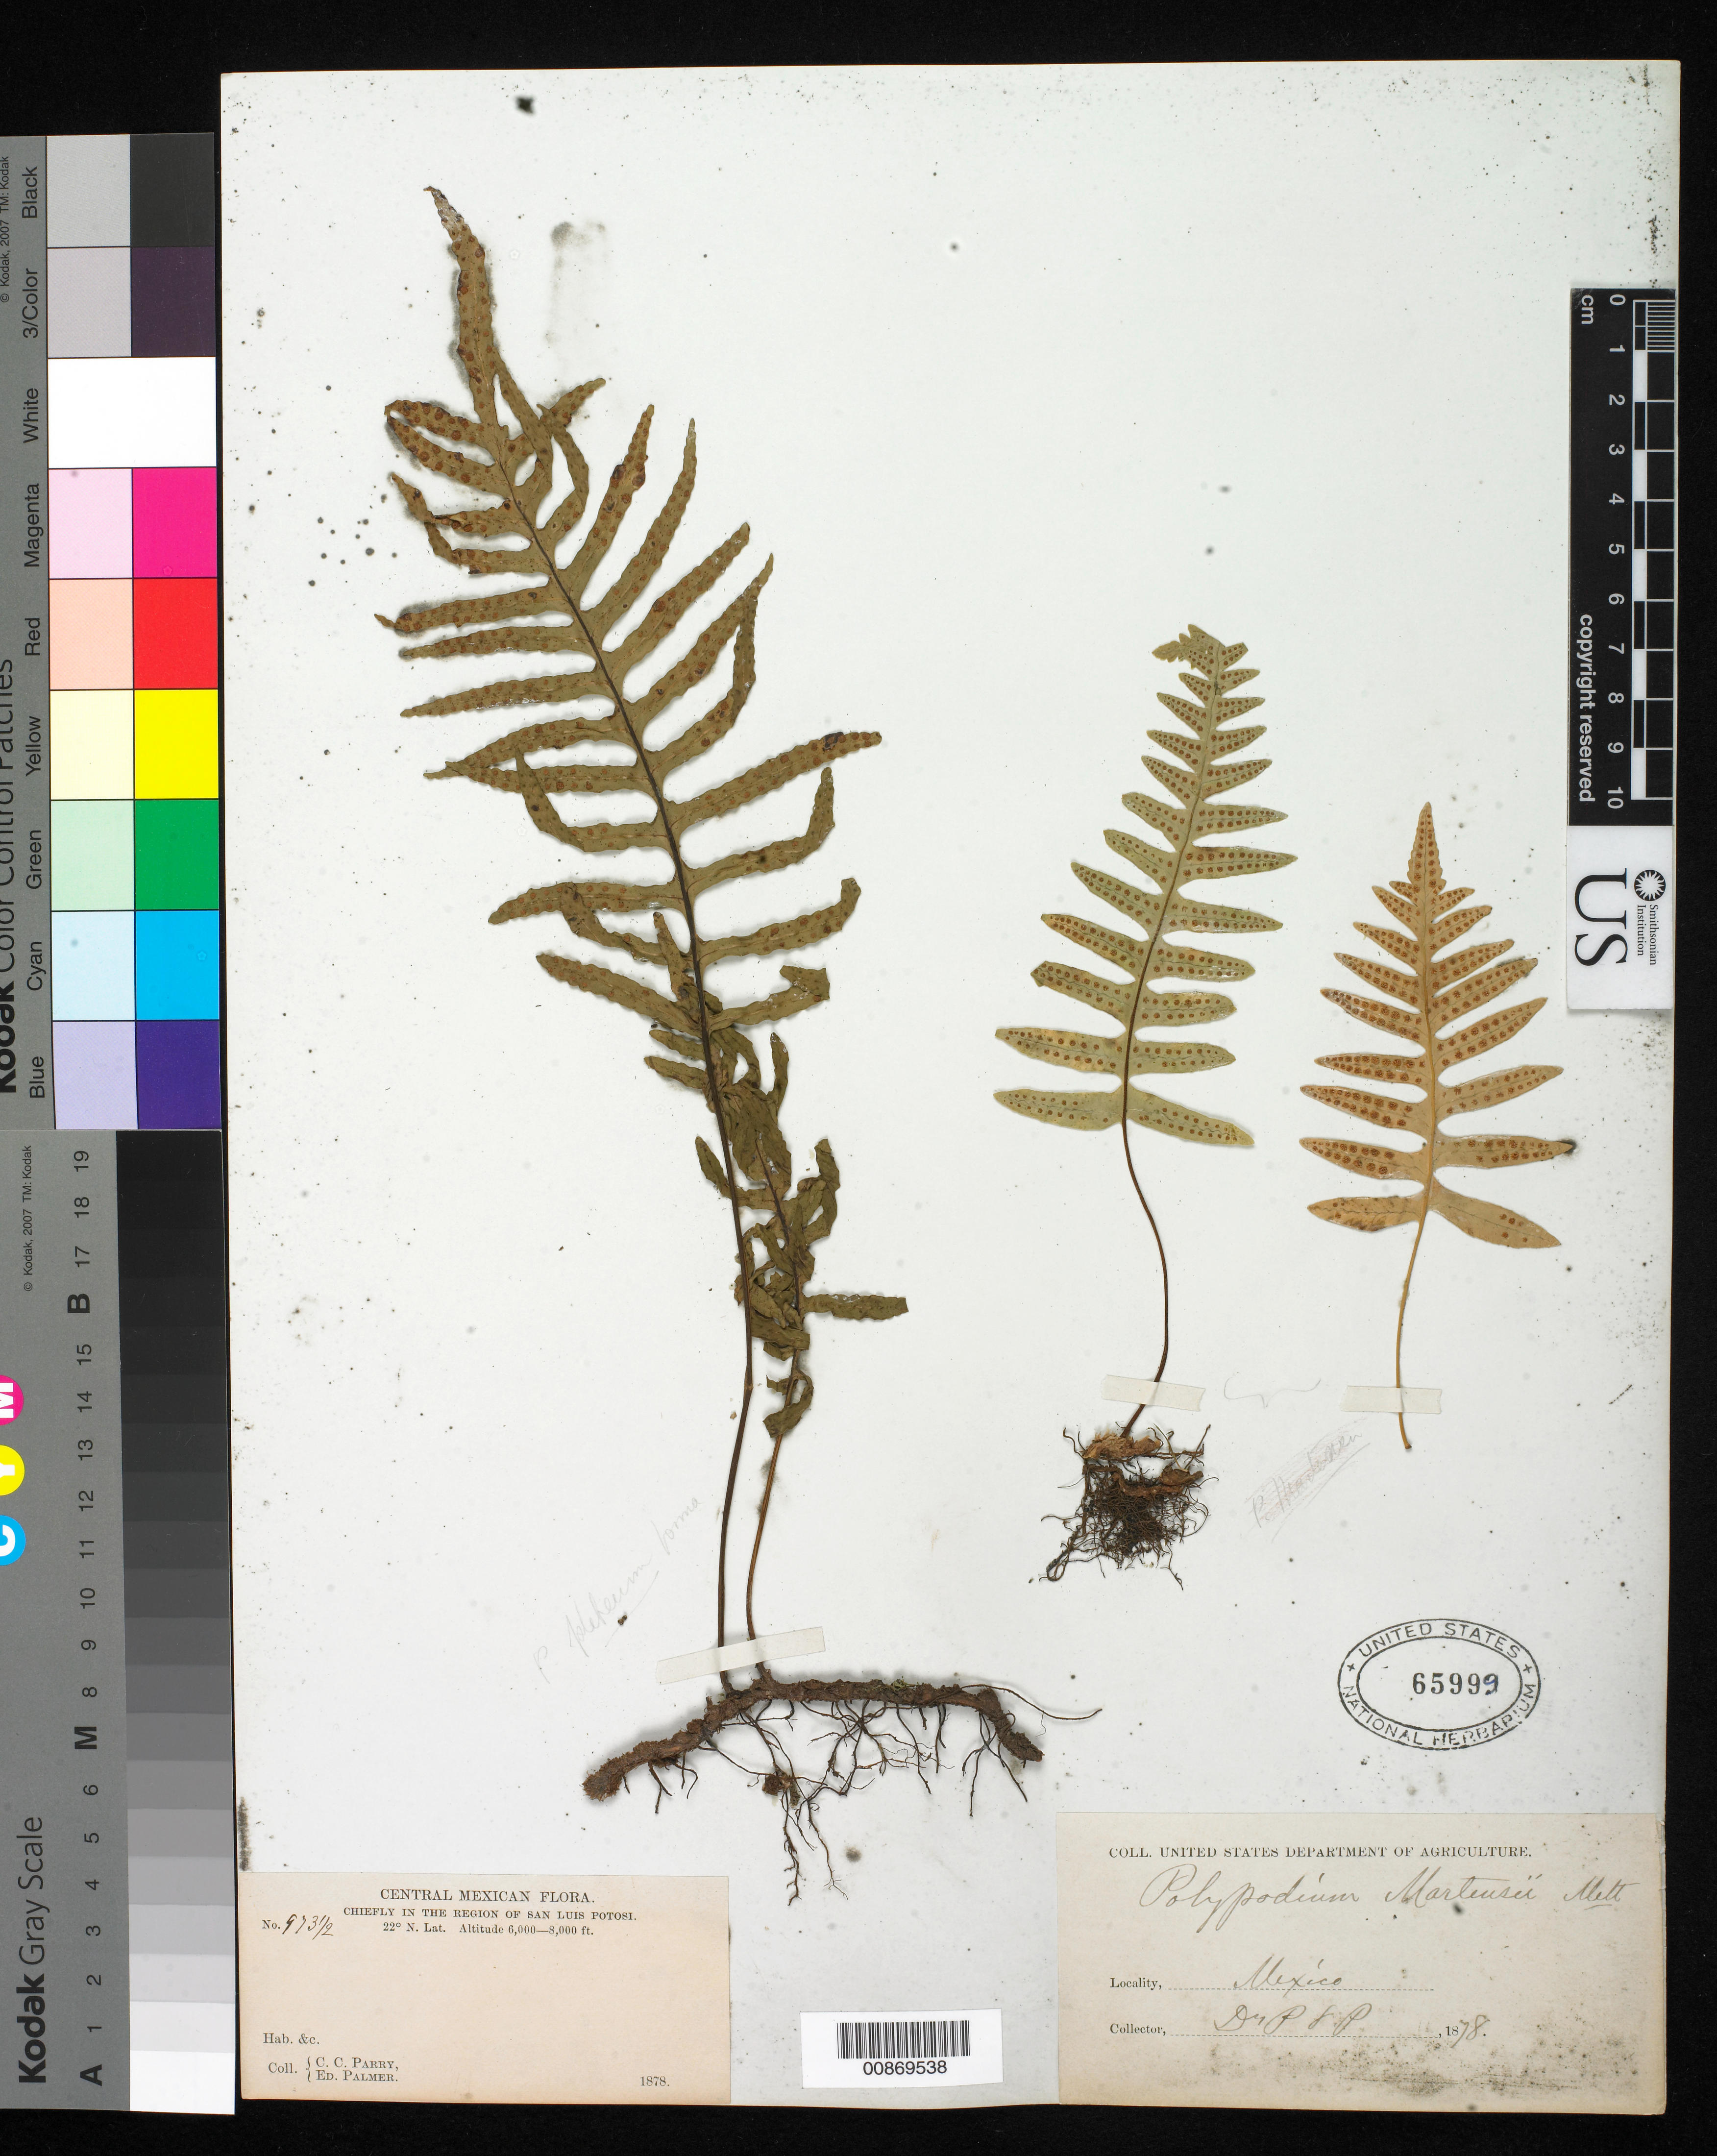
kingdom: Plantae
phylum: Tracheophyta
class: Polypodiopsida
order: Polypodiales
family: Polypodiaceae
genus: Polypodium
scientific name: Polypodium martensii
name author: Mett.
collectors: C. C. Parry & E. Palmer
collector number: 973½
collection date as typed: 1878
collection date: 1878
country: Mexico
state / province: San Luis Potosí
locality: Chiefly in the region of San Luis Potosí.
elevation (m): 1829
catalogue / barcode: US 65999